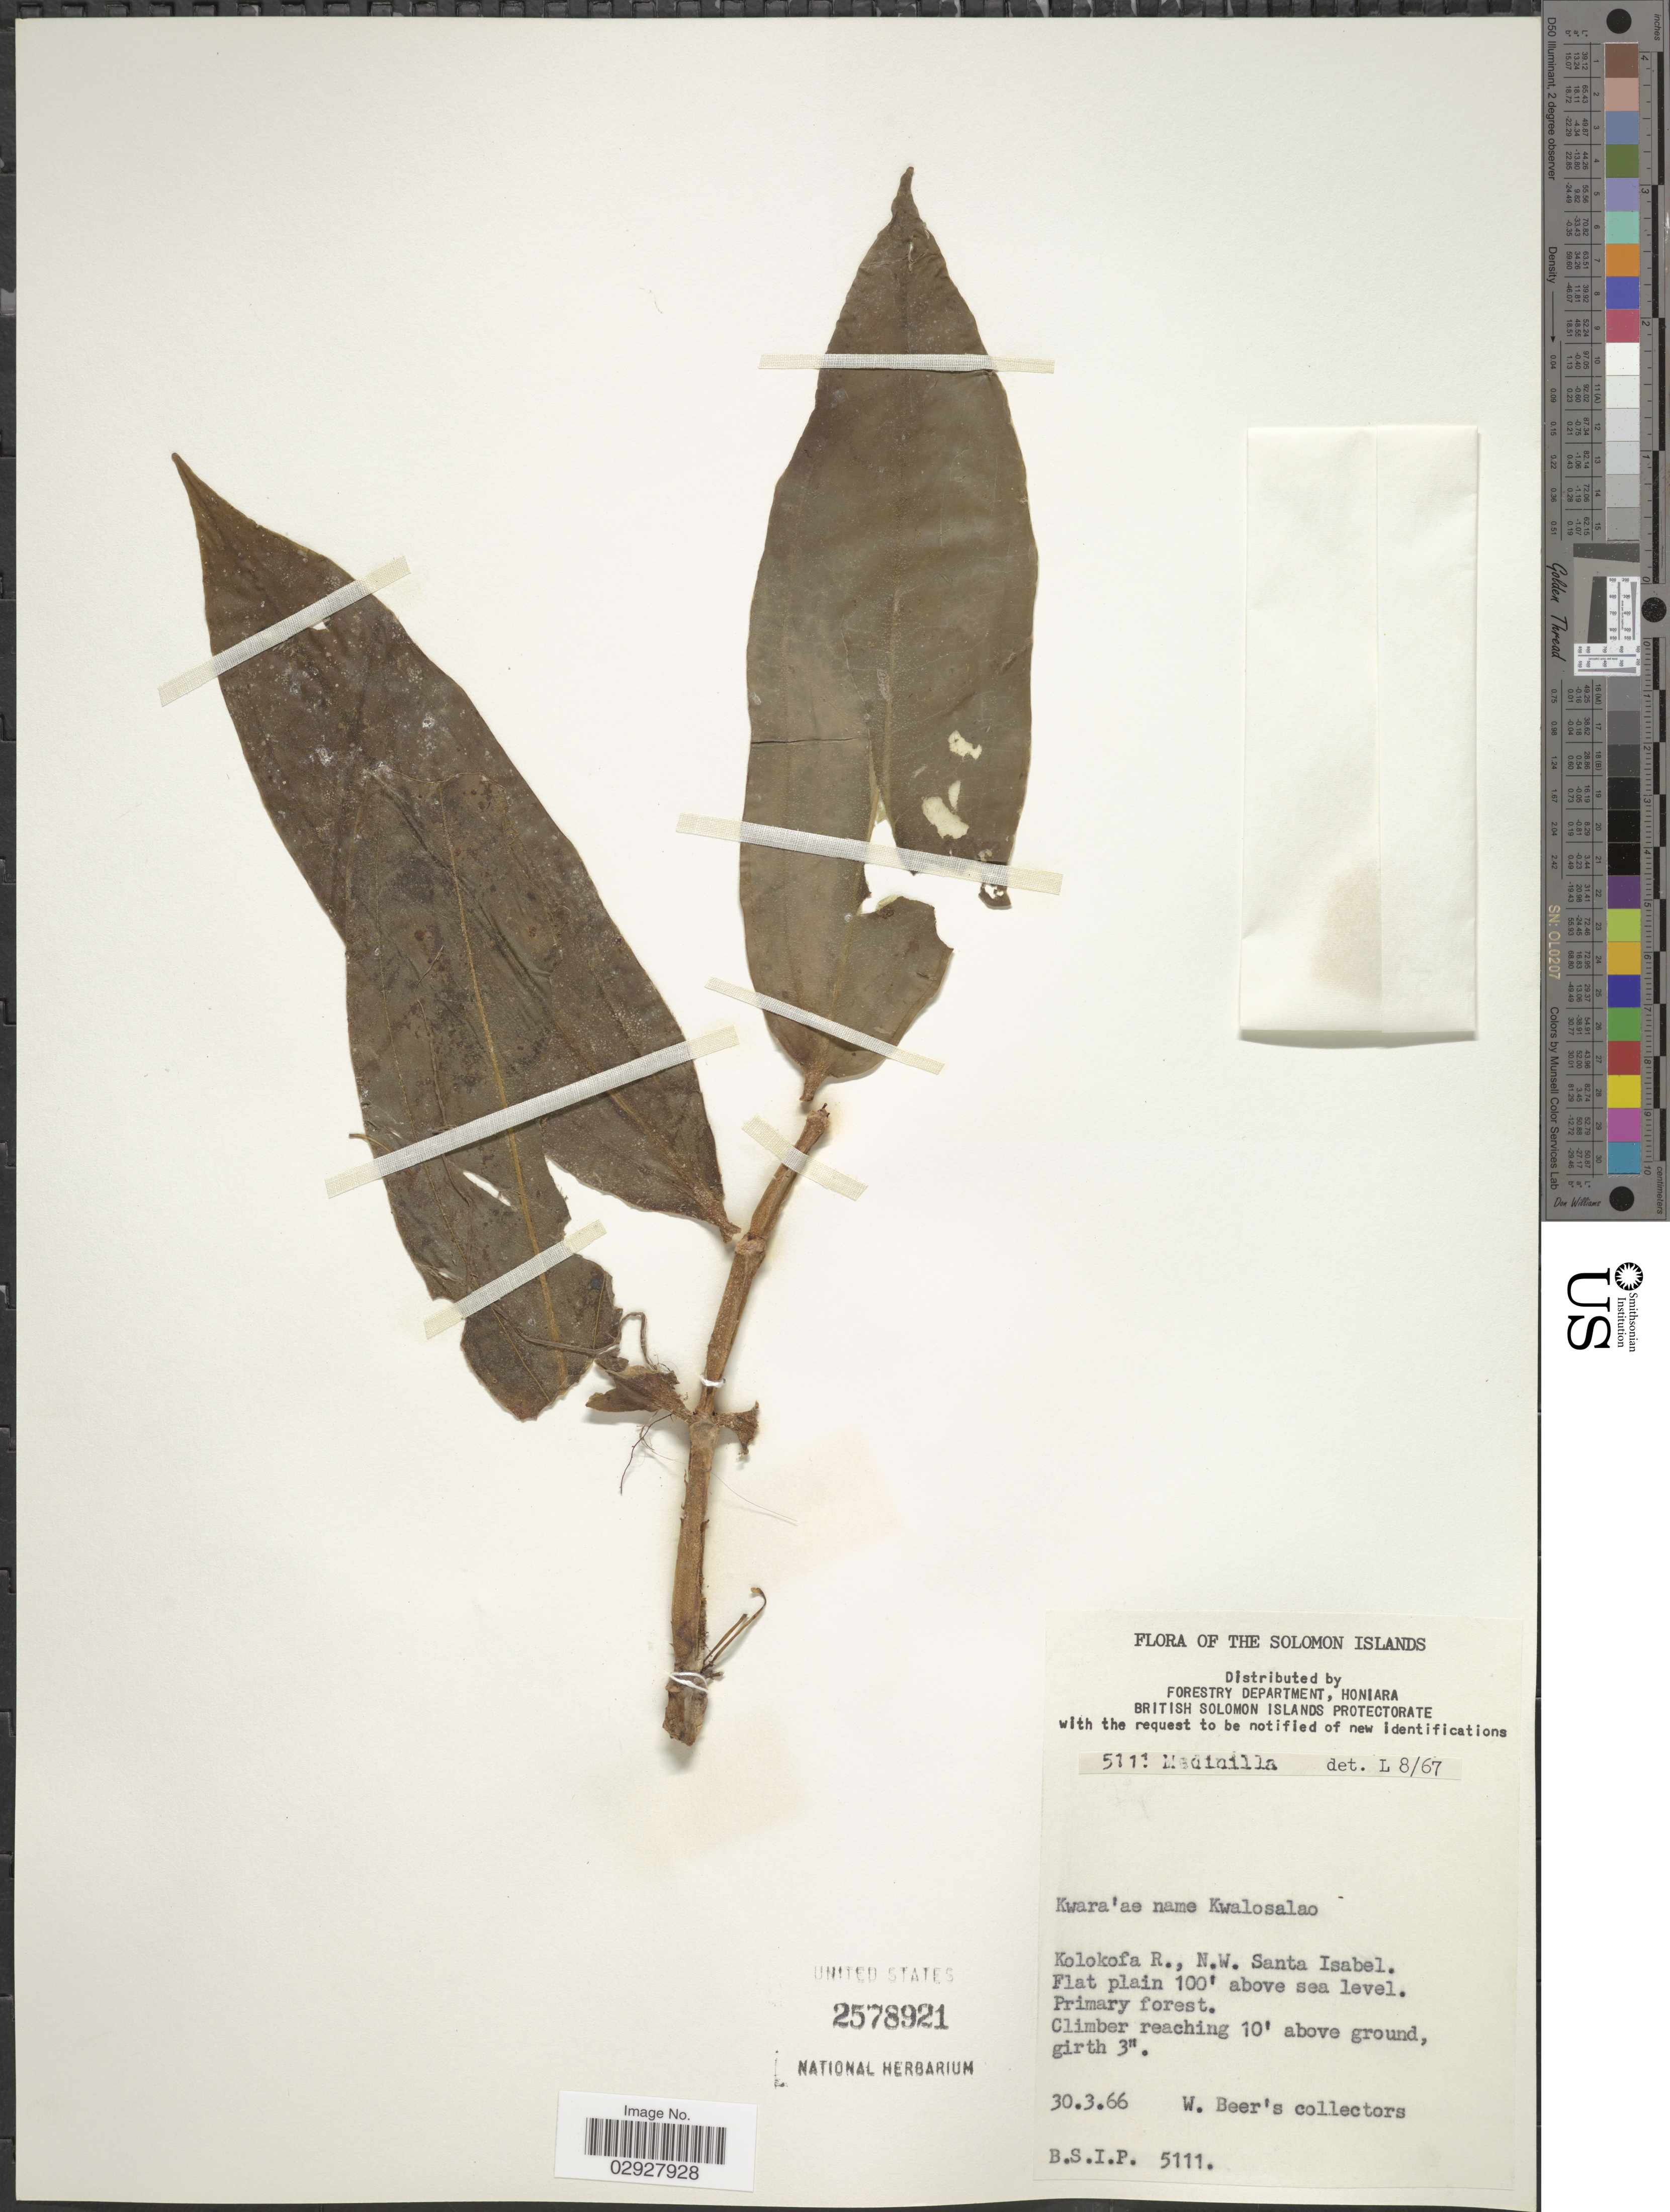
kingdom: Plantae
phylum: Tracheophyta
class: Magnoliopsida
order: Myrtales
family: Melastomataceae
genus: Medinilla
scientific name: Medinilla sp.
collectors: W. Beer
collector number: B.S.I.P. 5111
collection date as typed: Transcribed d/m/y: 30/3/66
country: Solomon Islands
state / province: Solomon Islands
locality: The Solomon Islands, Kolokofa R., N.W. Santa Isabel.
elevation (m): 30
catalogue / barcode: US 2578921